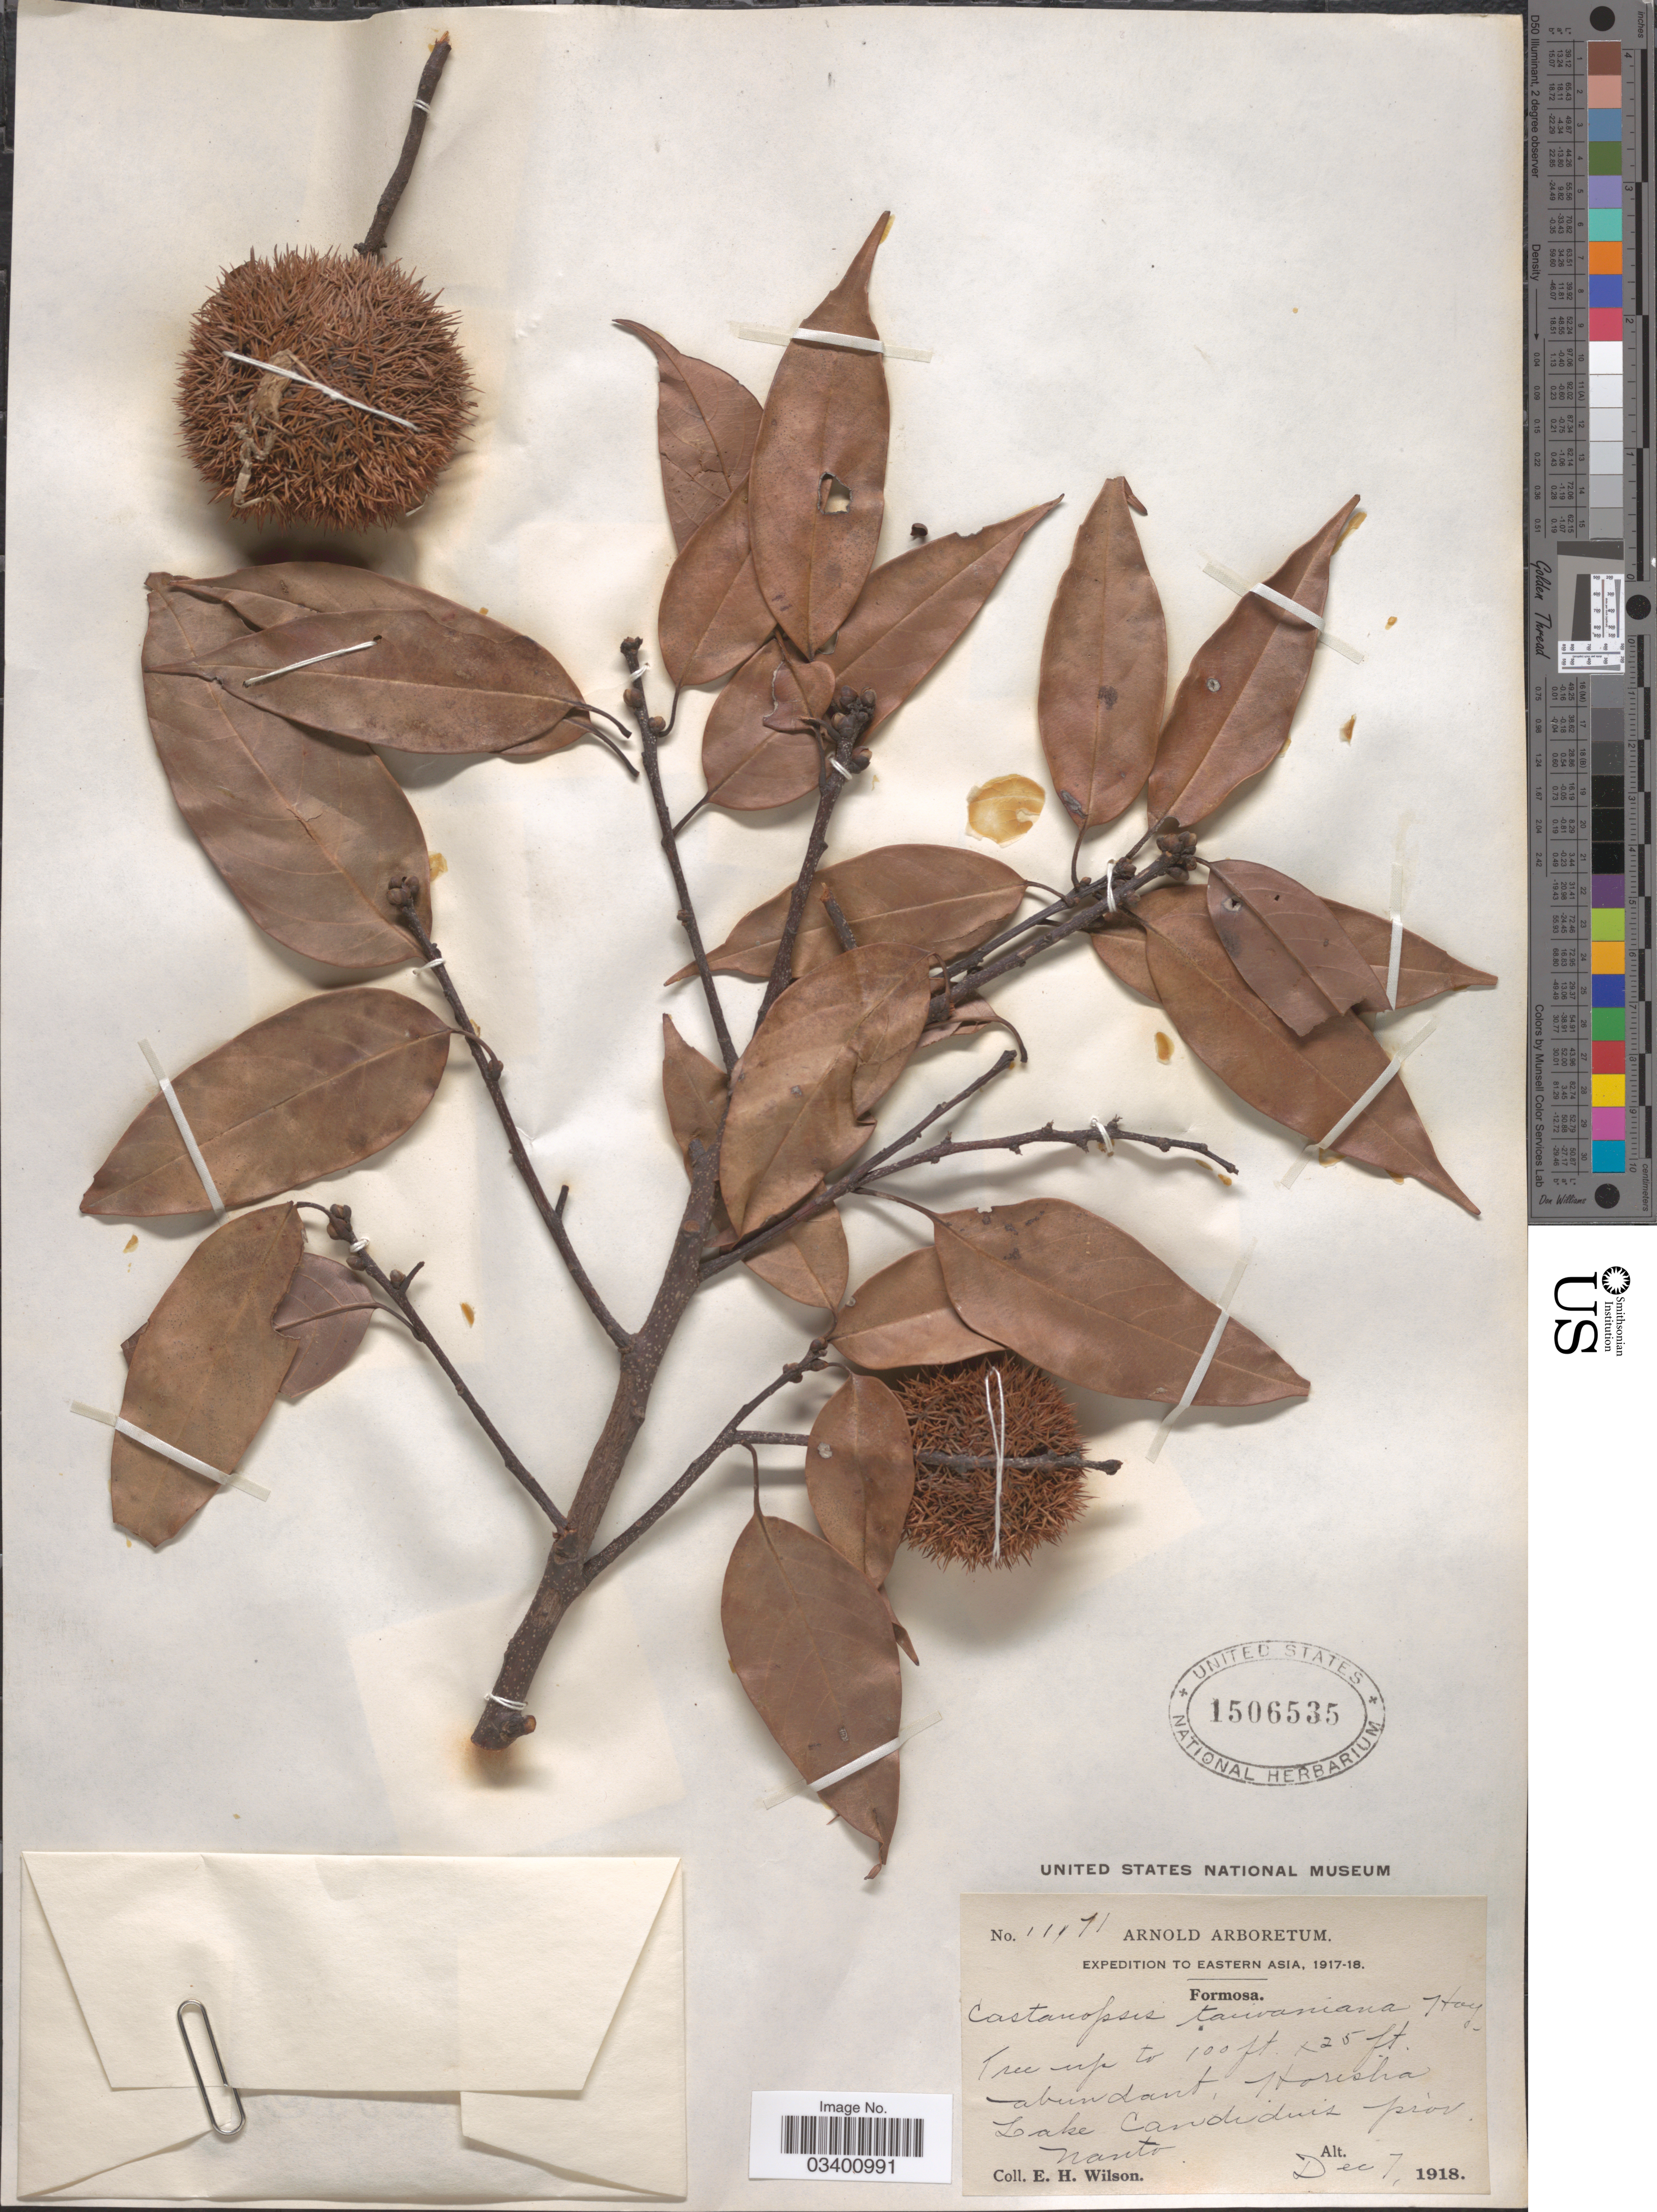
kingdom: Plantae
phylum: Tracheophyta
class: Magnoliopsida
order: Fagales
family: Fagaceae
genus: Castanopsis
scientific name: Castanopsis fargesii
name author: Franch.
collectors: E. Wilson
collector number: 11171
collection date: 1918-12-07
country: Taiwan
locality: Eastern Asia. Formosa. Lake Candiduis, prov Nanto.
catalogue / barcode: US 1506535